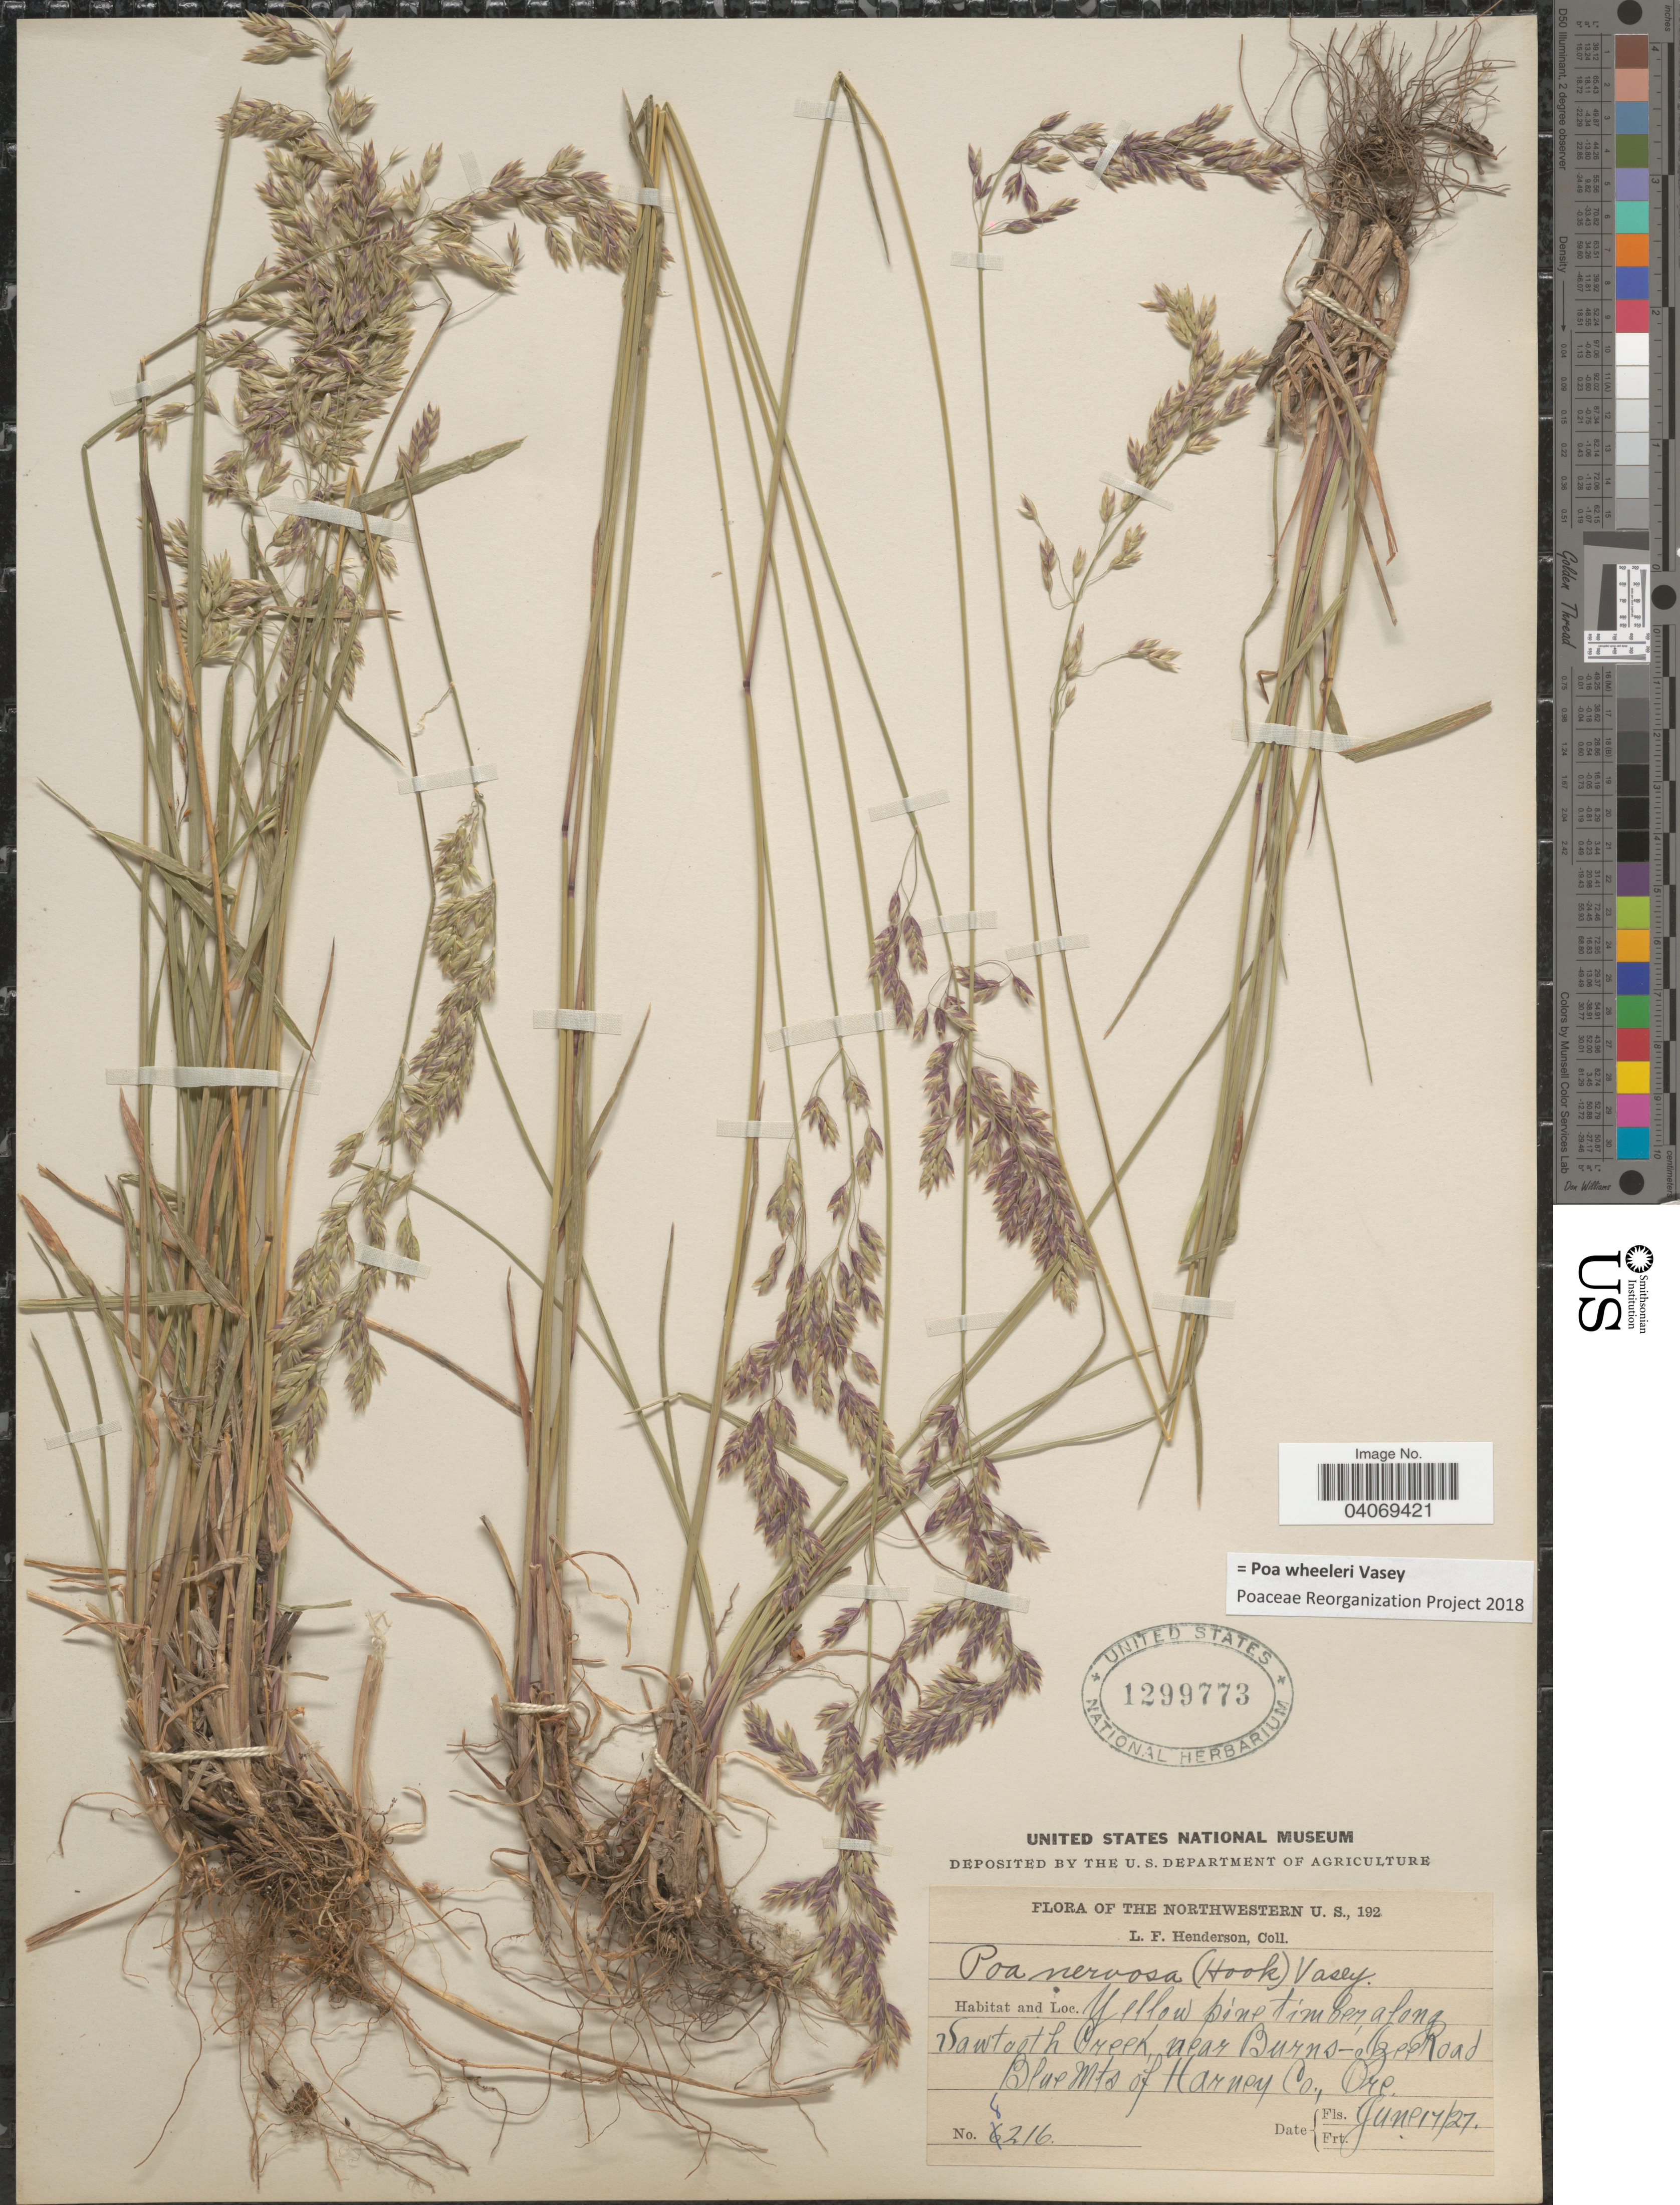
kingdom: Plantae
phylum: Tracheophyta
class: Liliopsida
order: Poales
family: Poaceae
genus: Poa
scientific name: Poa wheeleri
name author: Vasey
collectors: L. Henderson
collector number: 8216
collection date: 1927-06-17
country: United States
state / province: Oregon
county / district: Harney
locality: The Northwestern U. S. Yellow pine timber along Sawtooth Creek, near Burns-Izee Road. Blue Mts. of Harney Co.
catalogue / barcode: US 1299773